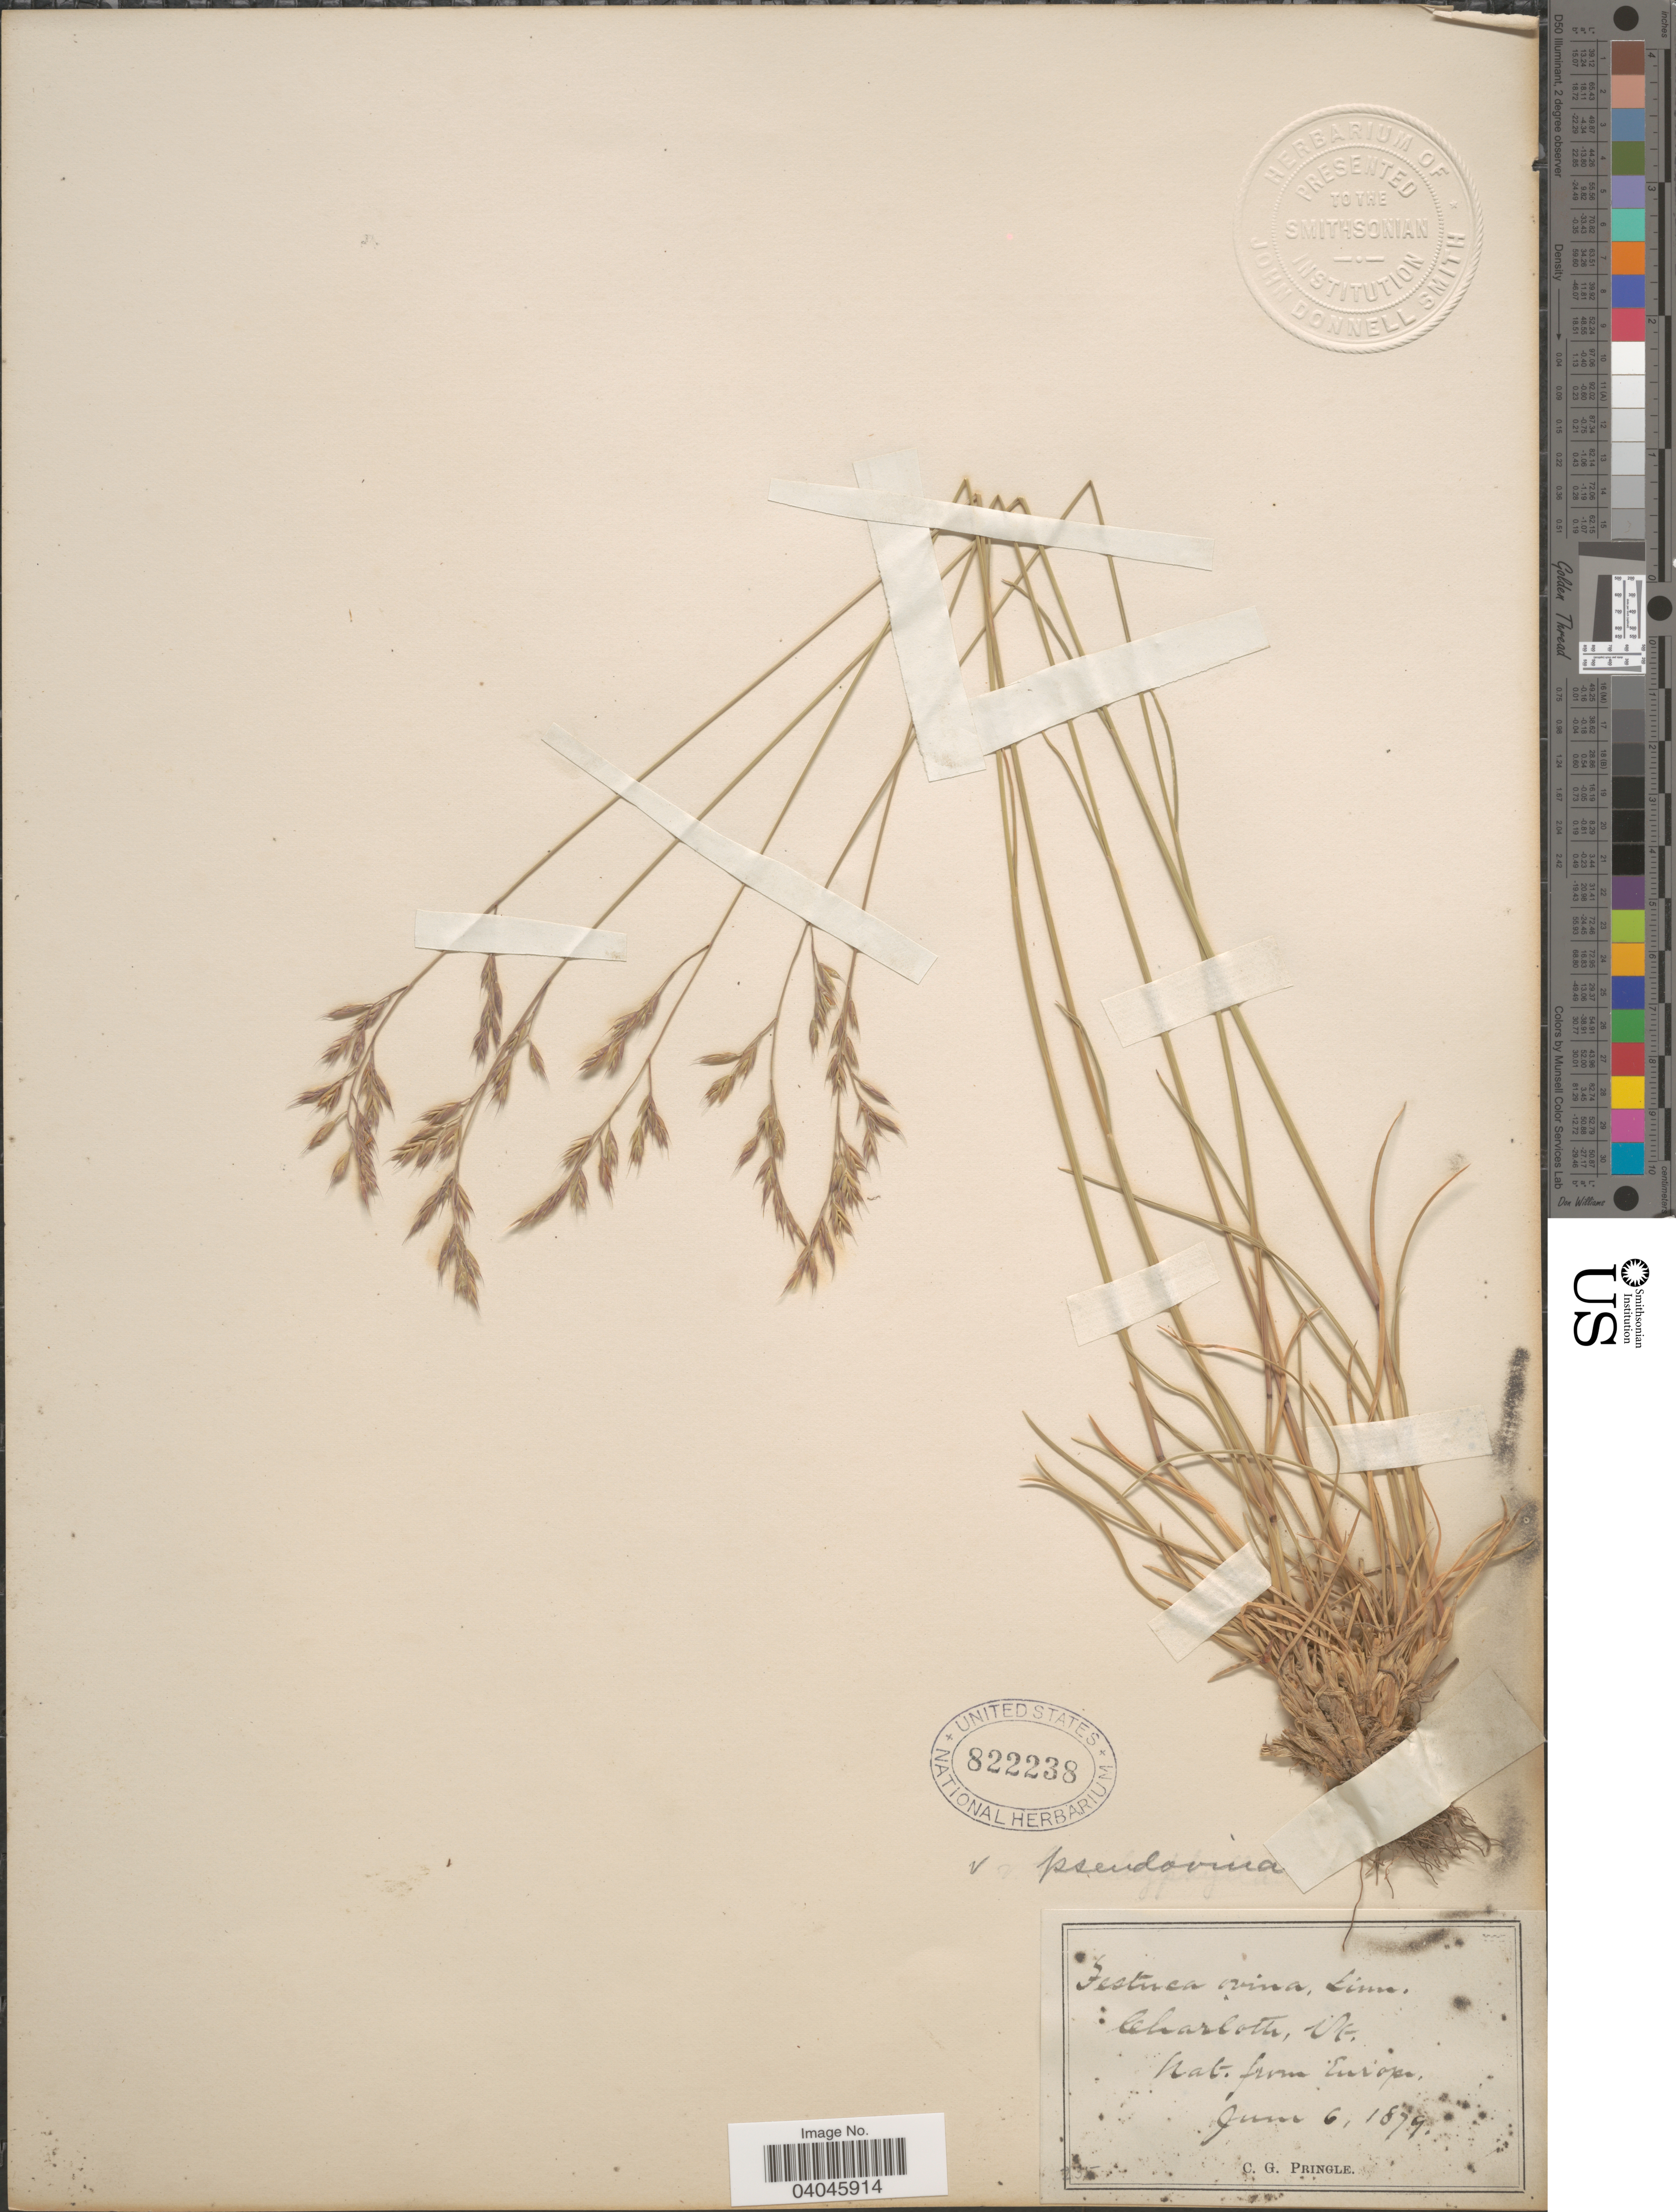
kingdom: Plantae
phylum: Tracheophyta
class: Liliopsida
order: Poales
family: Poaceae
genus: Festuca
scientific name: Festuca rubra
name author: L.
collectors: C. G. Pringle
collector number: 235*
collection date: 1879-06-06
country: United States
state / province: Vermont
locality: Charlotte.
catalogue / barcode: US 822238